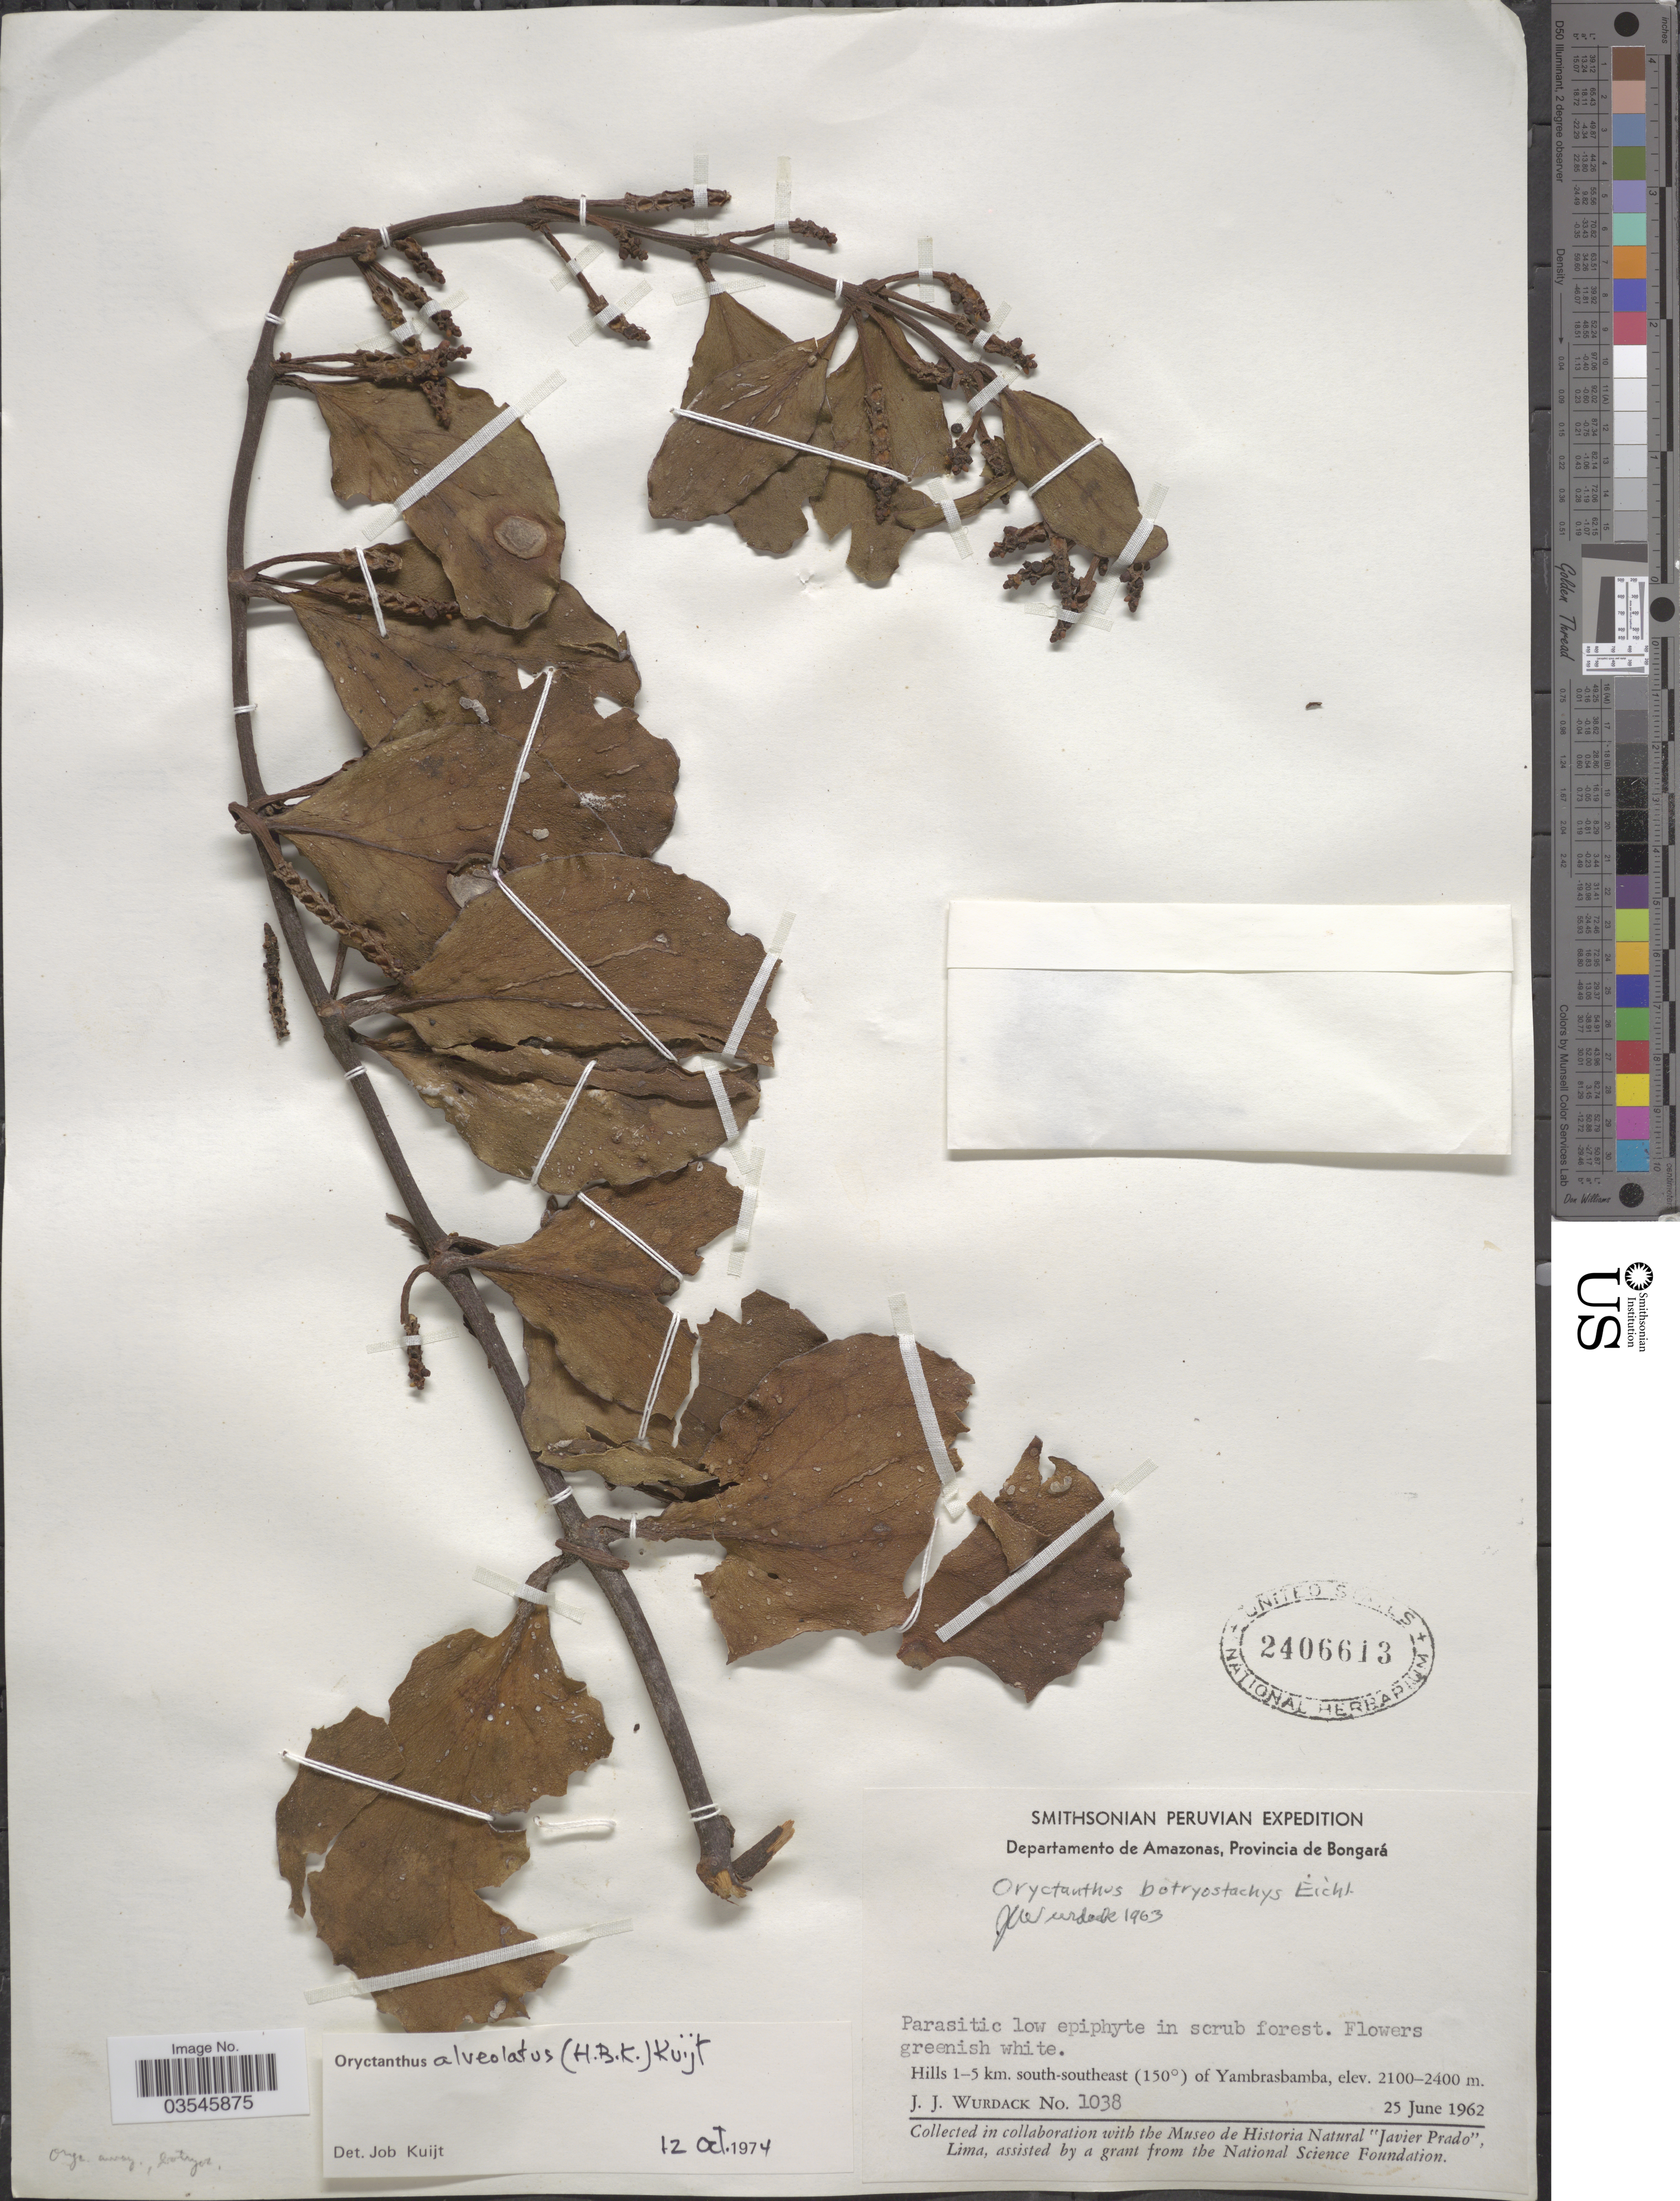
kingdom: Plantae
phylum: Tracheophyta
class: Magnoliopsida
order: Santalales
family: Loranthaceae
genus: Oryctanthus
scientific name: Oryctanthus alveolatus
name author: (Kunth) Kuijt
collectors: J. J. Wurdack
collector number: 1038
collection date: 1962-06-25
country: Peru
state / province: Amazonas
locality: Departamento de Amazonas, Provincia de Bongará. Hills 1-5 km. south-southeast (150°) of Yambrasbamba.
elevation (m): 2100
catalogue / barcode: US 2406613